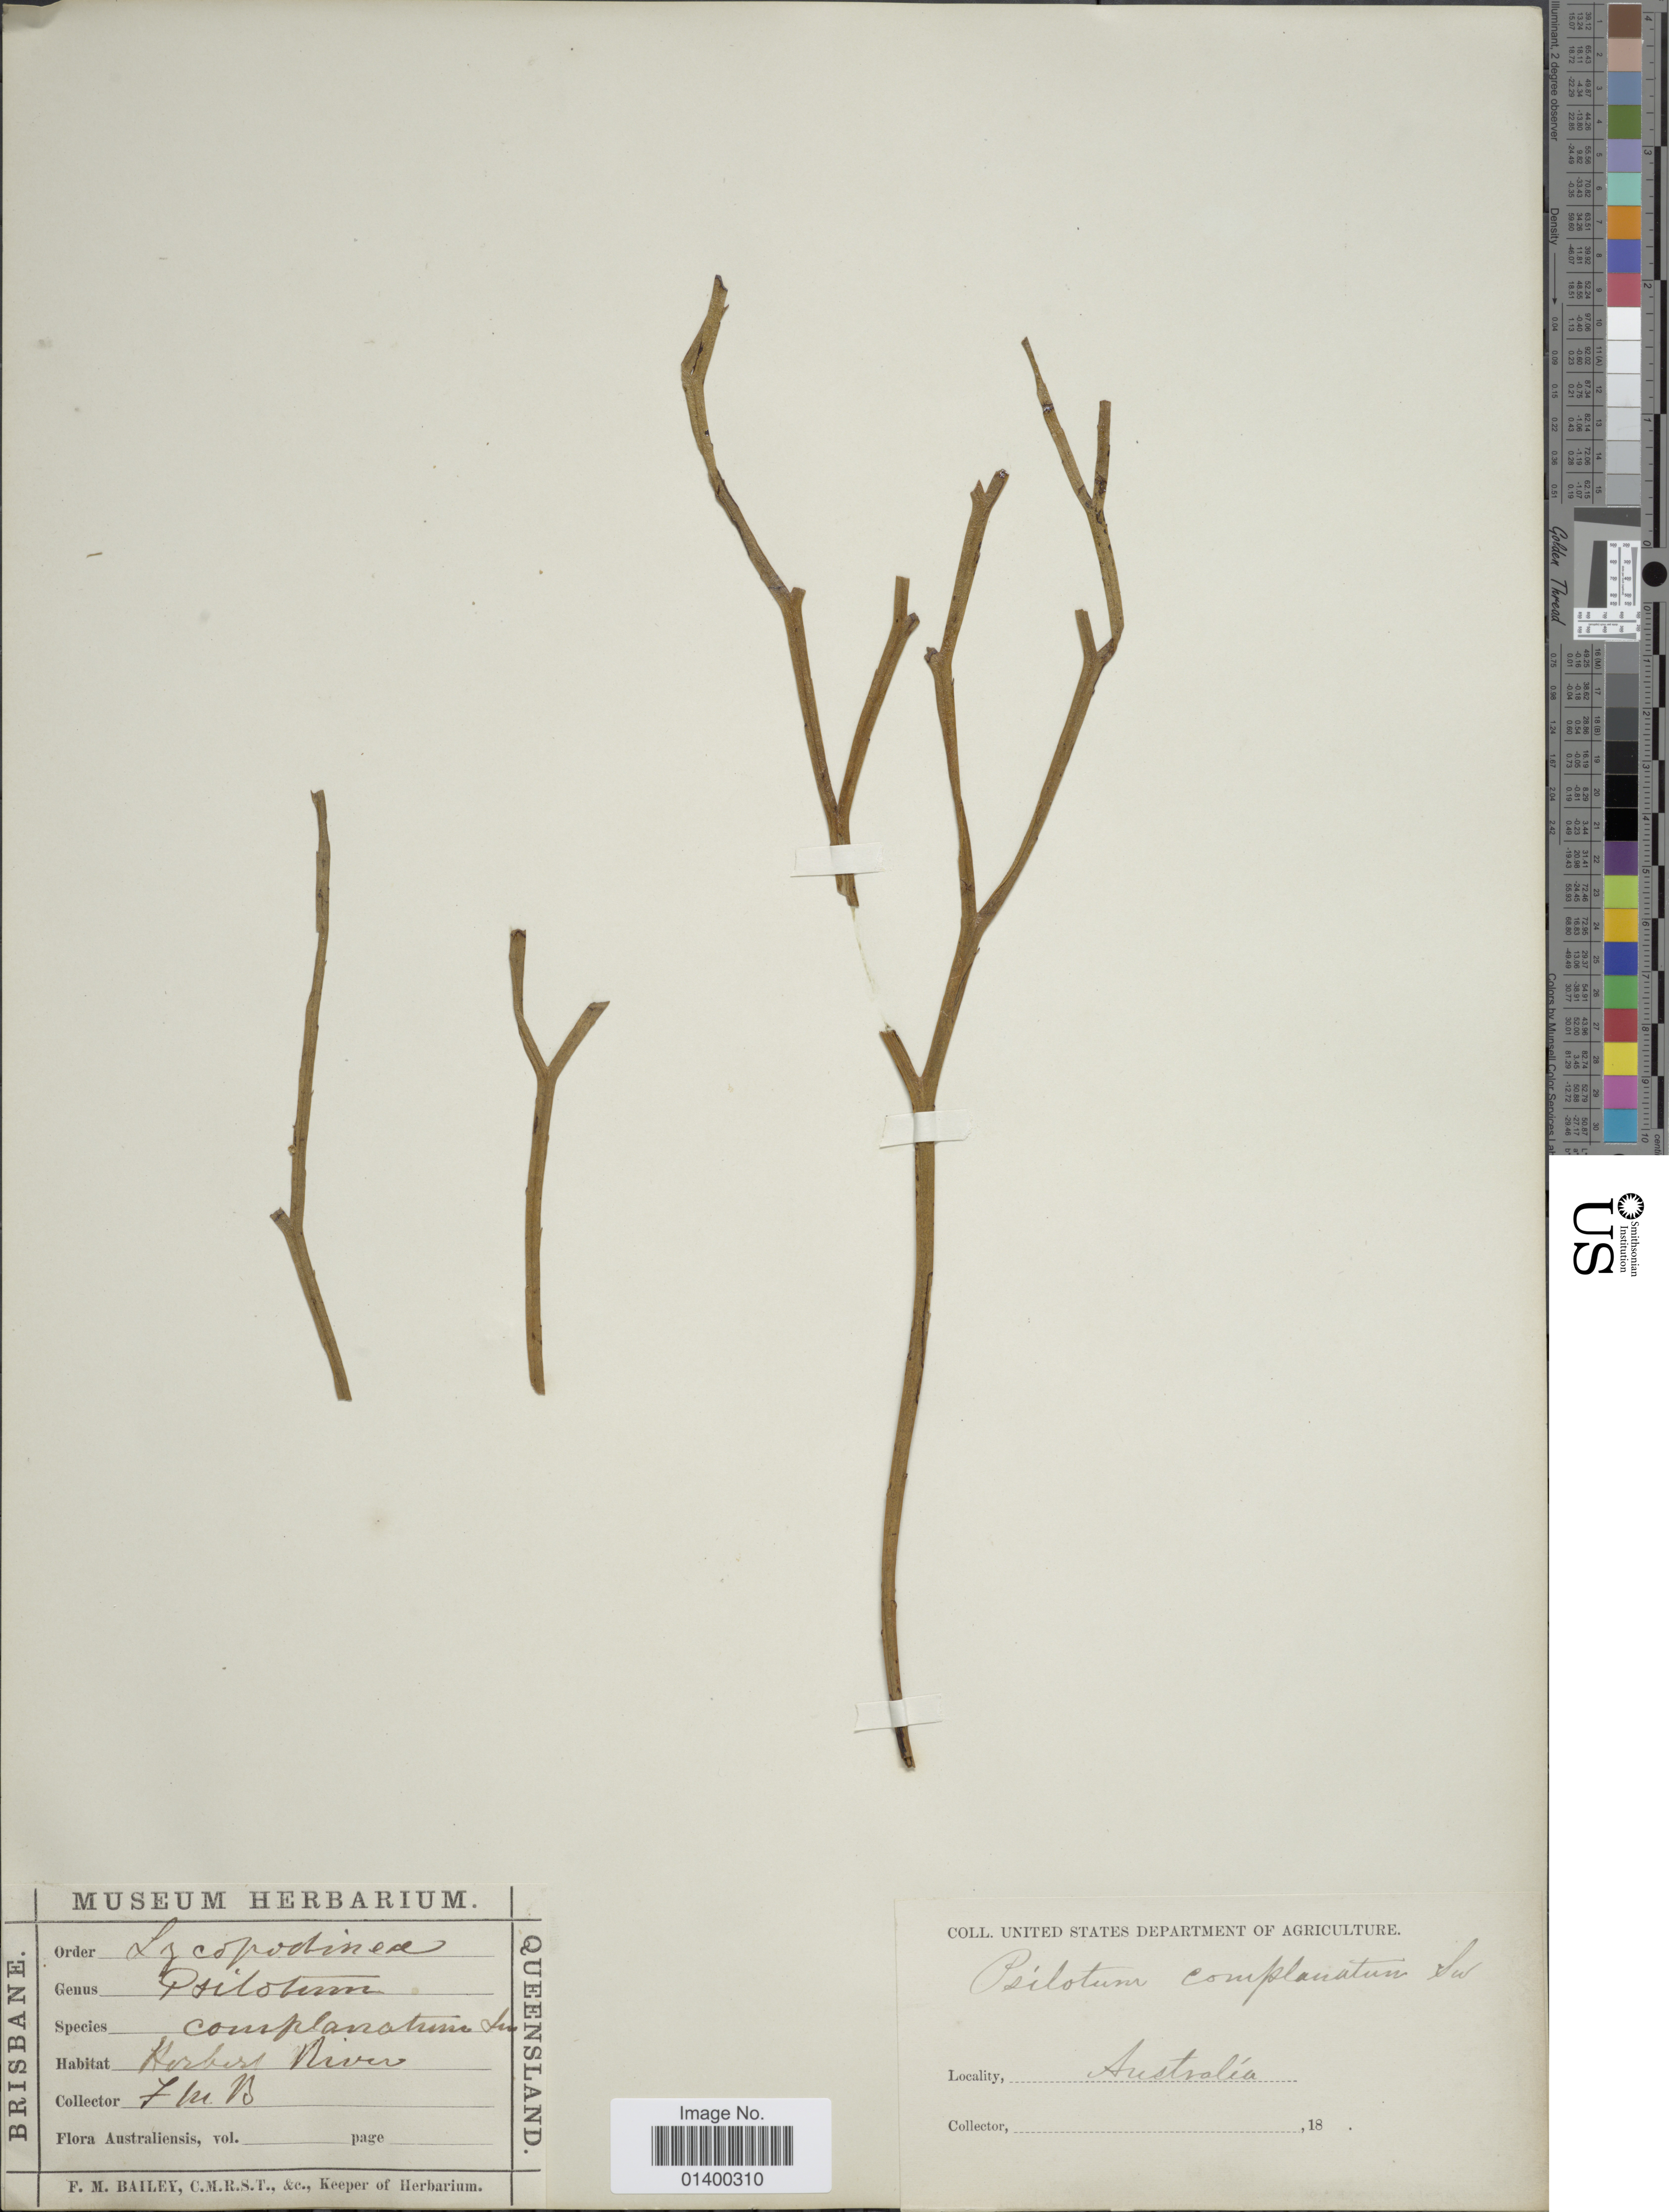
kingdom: Plantae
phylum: Tracheophyta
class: Polypodiopsida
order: Psilotales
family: Psilotaceae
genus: Psilotum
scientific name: Psilotum complanatum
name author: Sw.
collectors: F. M. Bailey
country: Australia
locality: Herbert River